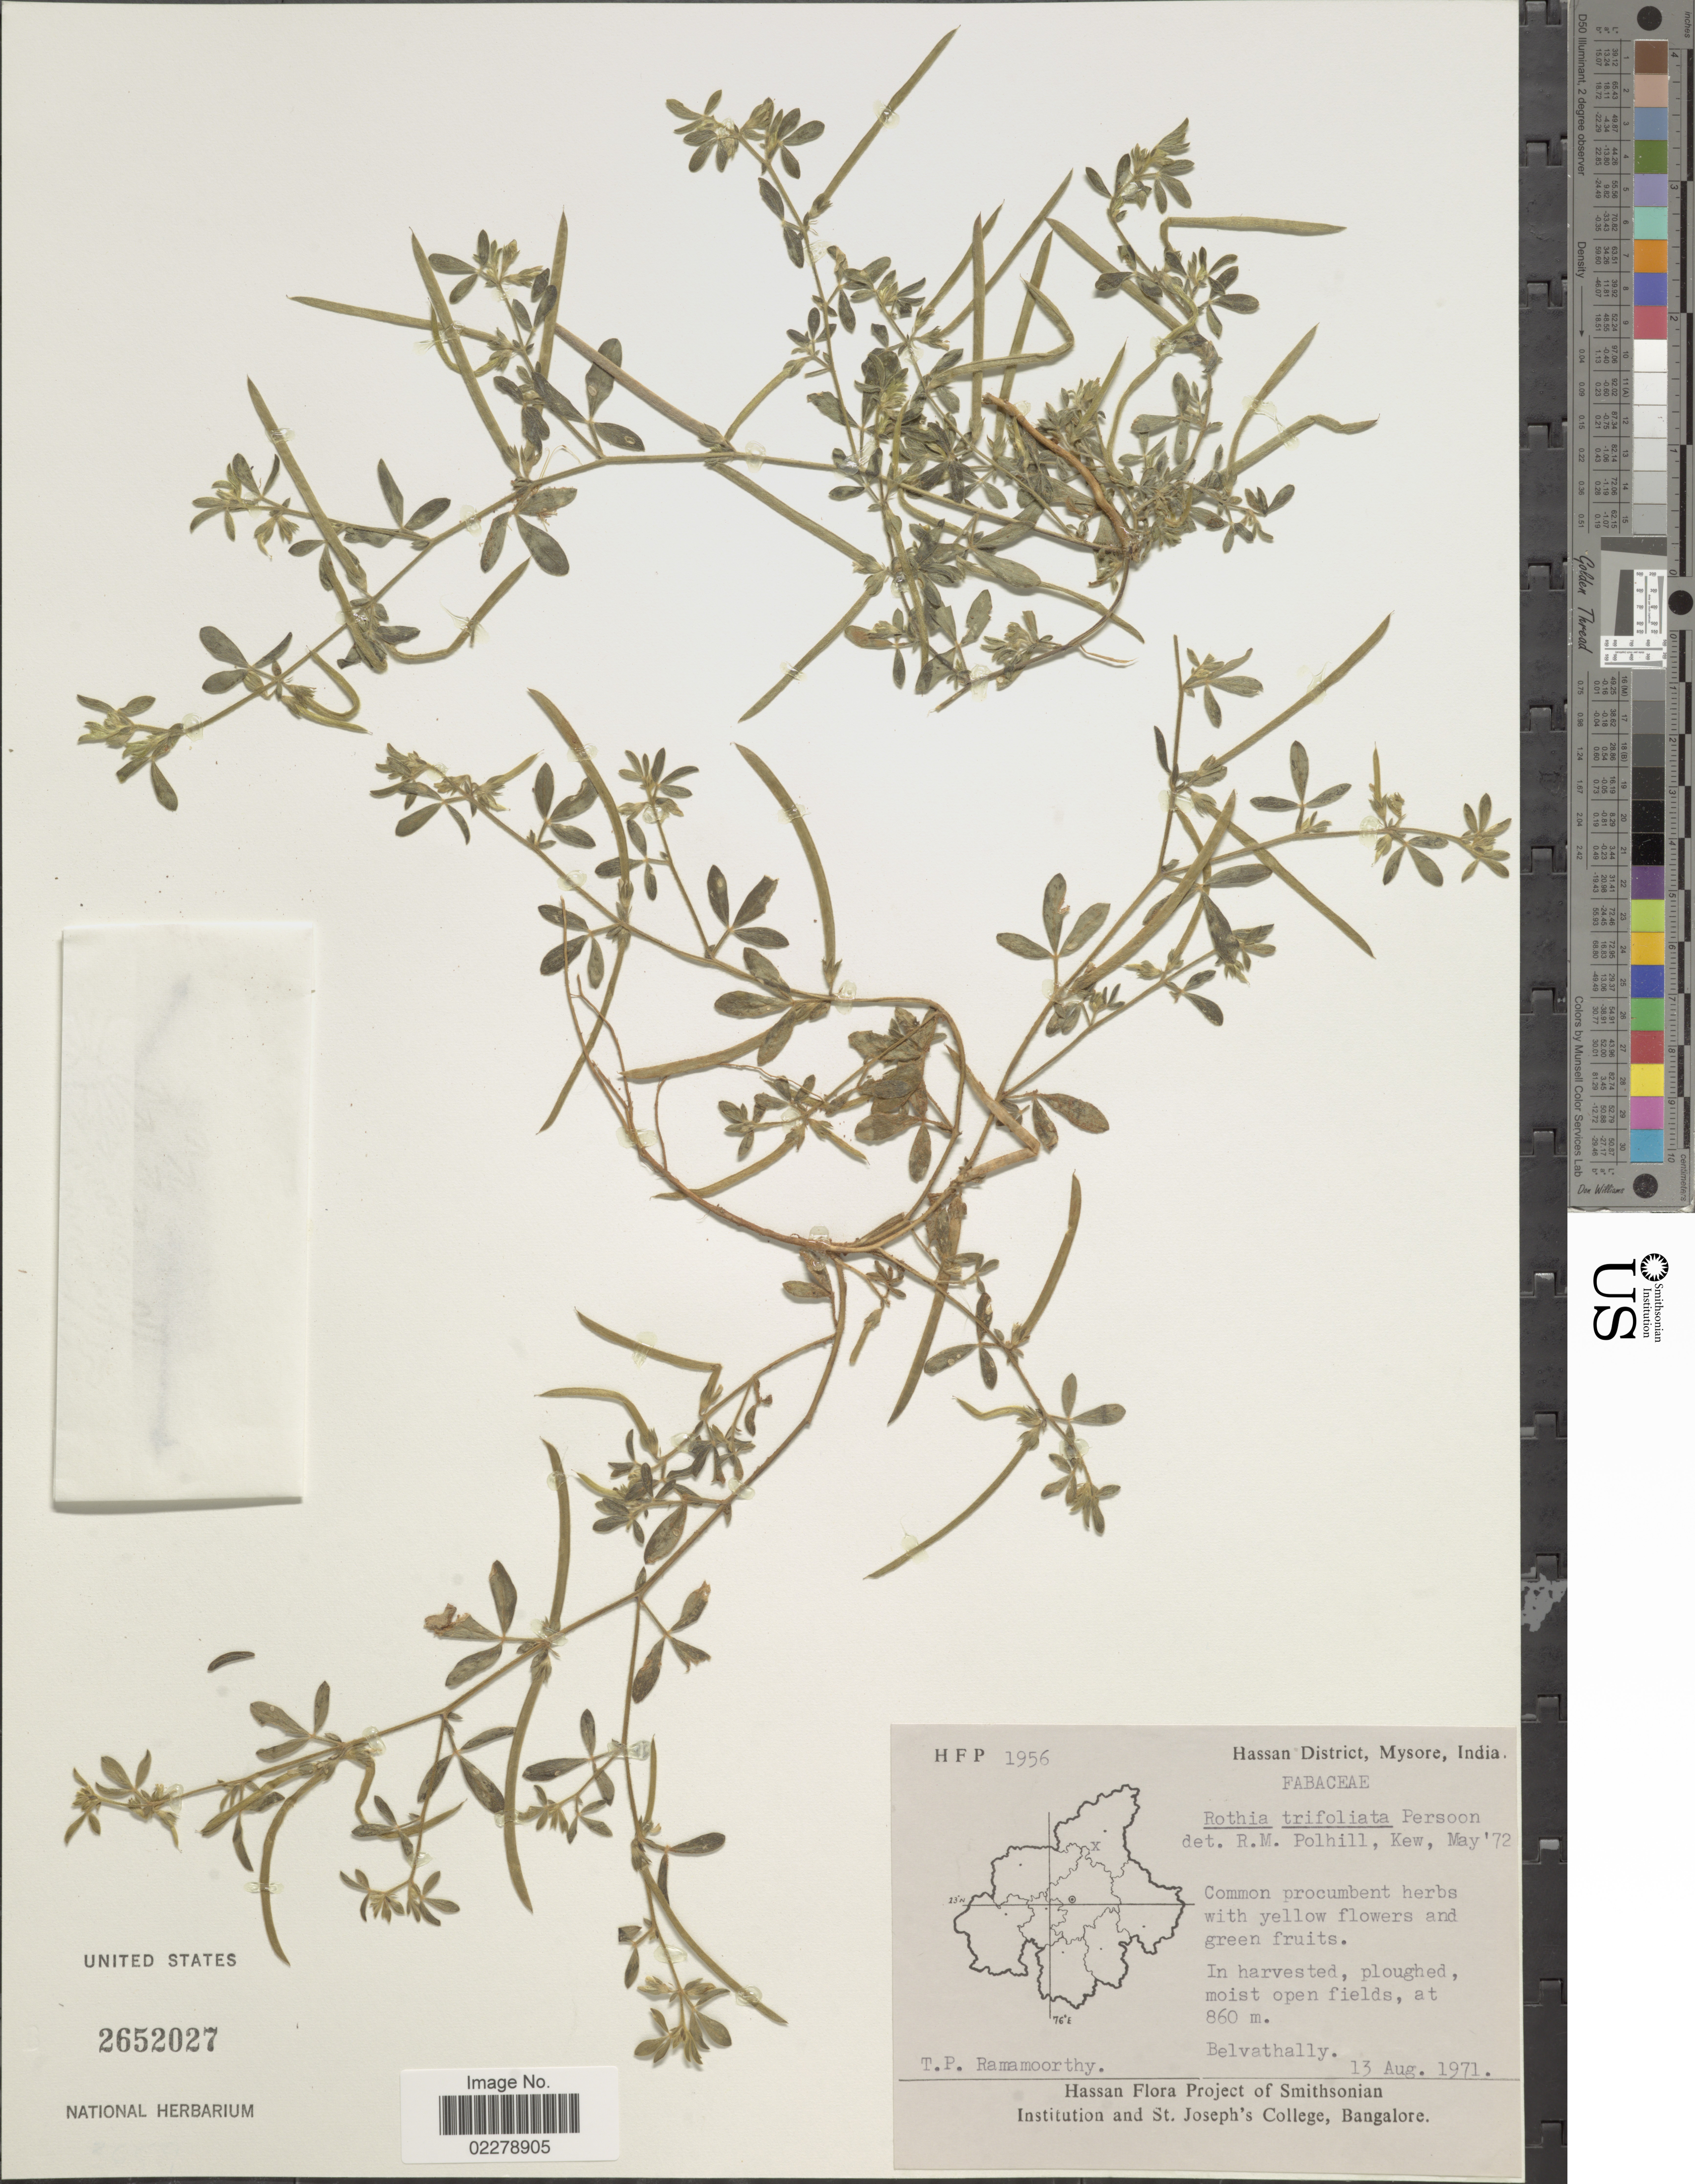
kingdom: Plantae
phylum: Tracheophyta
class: Magnoliopsida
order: Fabales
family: Fabaceae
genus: Rothia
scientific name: Rothia indica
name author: (L.) Druce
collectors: T. P. Ramamoorthy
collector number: HFP1956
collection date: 1971-08-13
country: India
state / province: Karnataka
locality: Hassan District, Mysore, India. Belvathally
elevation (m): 860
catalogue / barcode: US 2652027